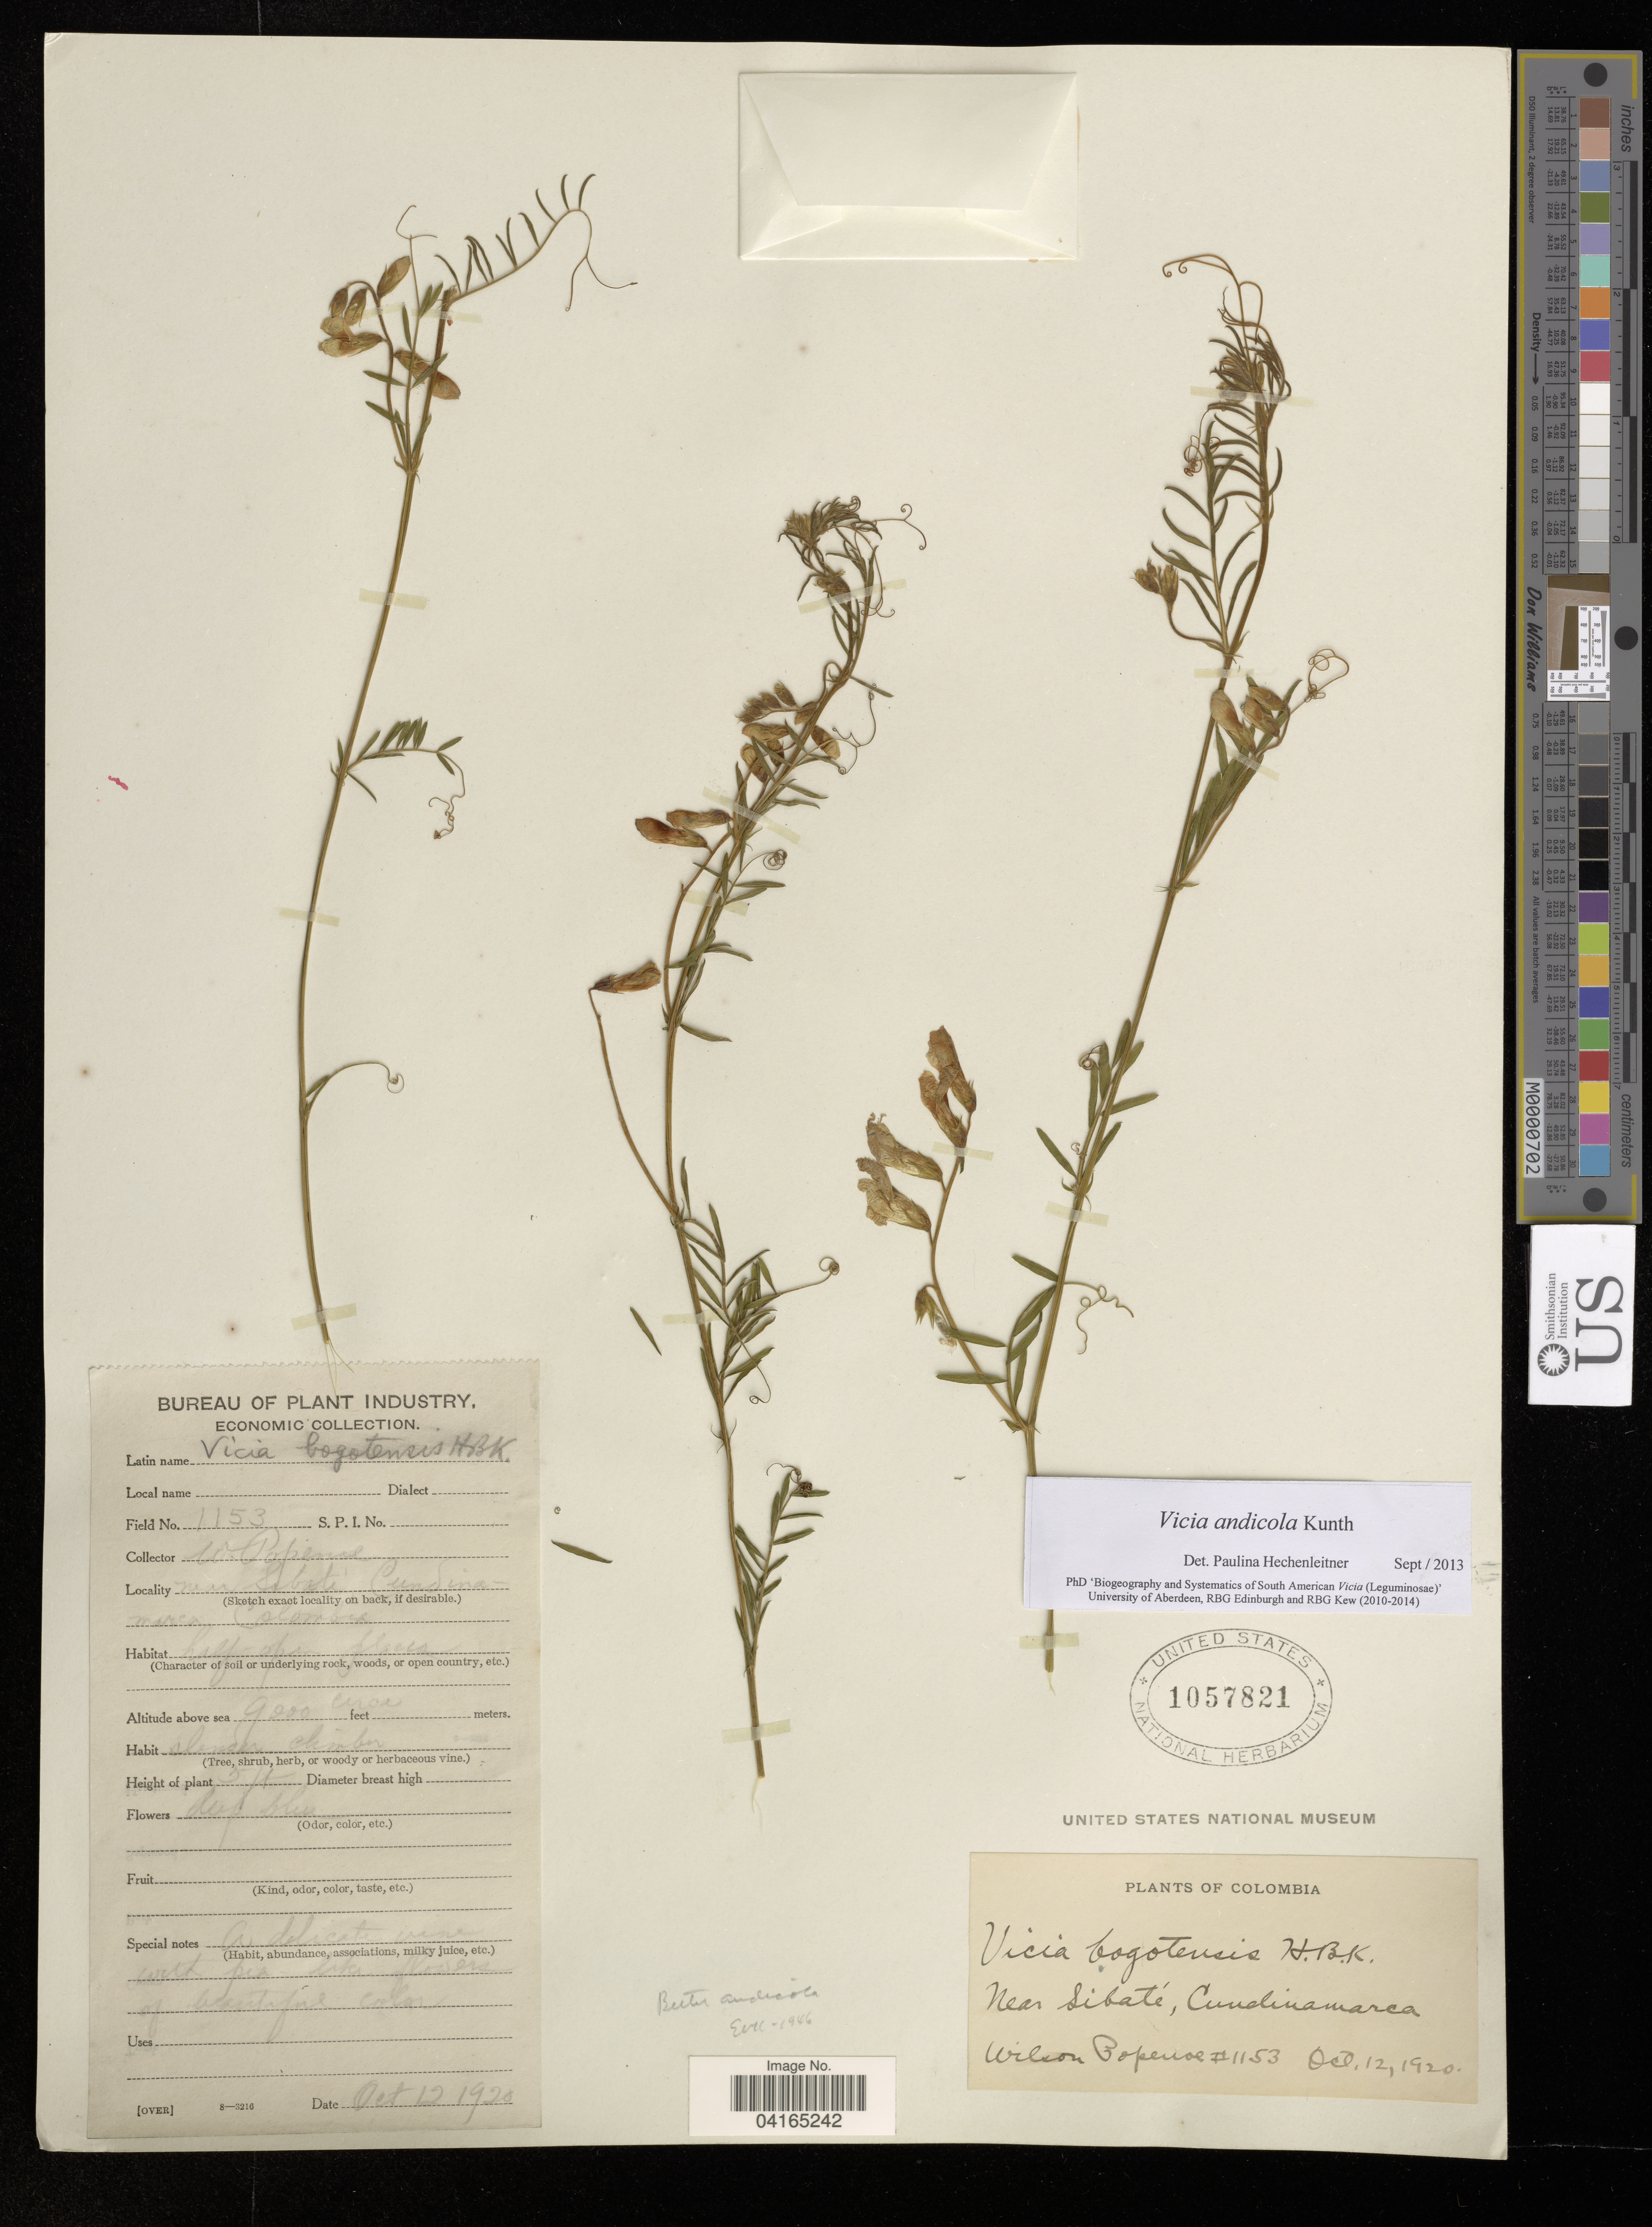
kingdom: Plantae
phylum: Tracheophyta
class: Magnoliopsida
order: Fabales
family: Fabaceae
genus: Vicia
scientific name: Vicia andicola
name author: Kunth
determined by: Hechenleitner, Paulina, RBG Edinburgh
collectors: W. Popenoe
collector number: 1153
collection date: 1920-10-12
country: Colombia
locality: Near Sibaté, Cunalinamarca.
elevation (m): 2743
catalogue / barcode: US 1057821